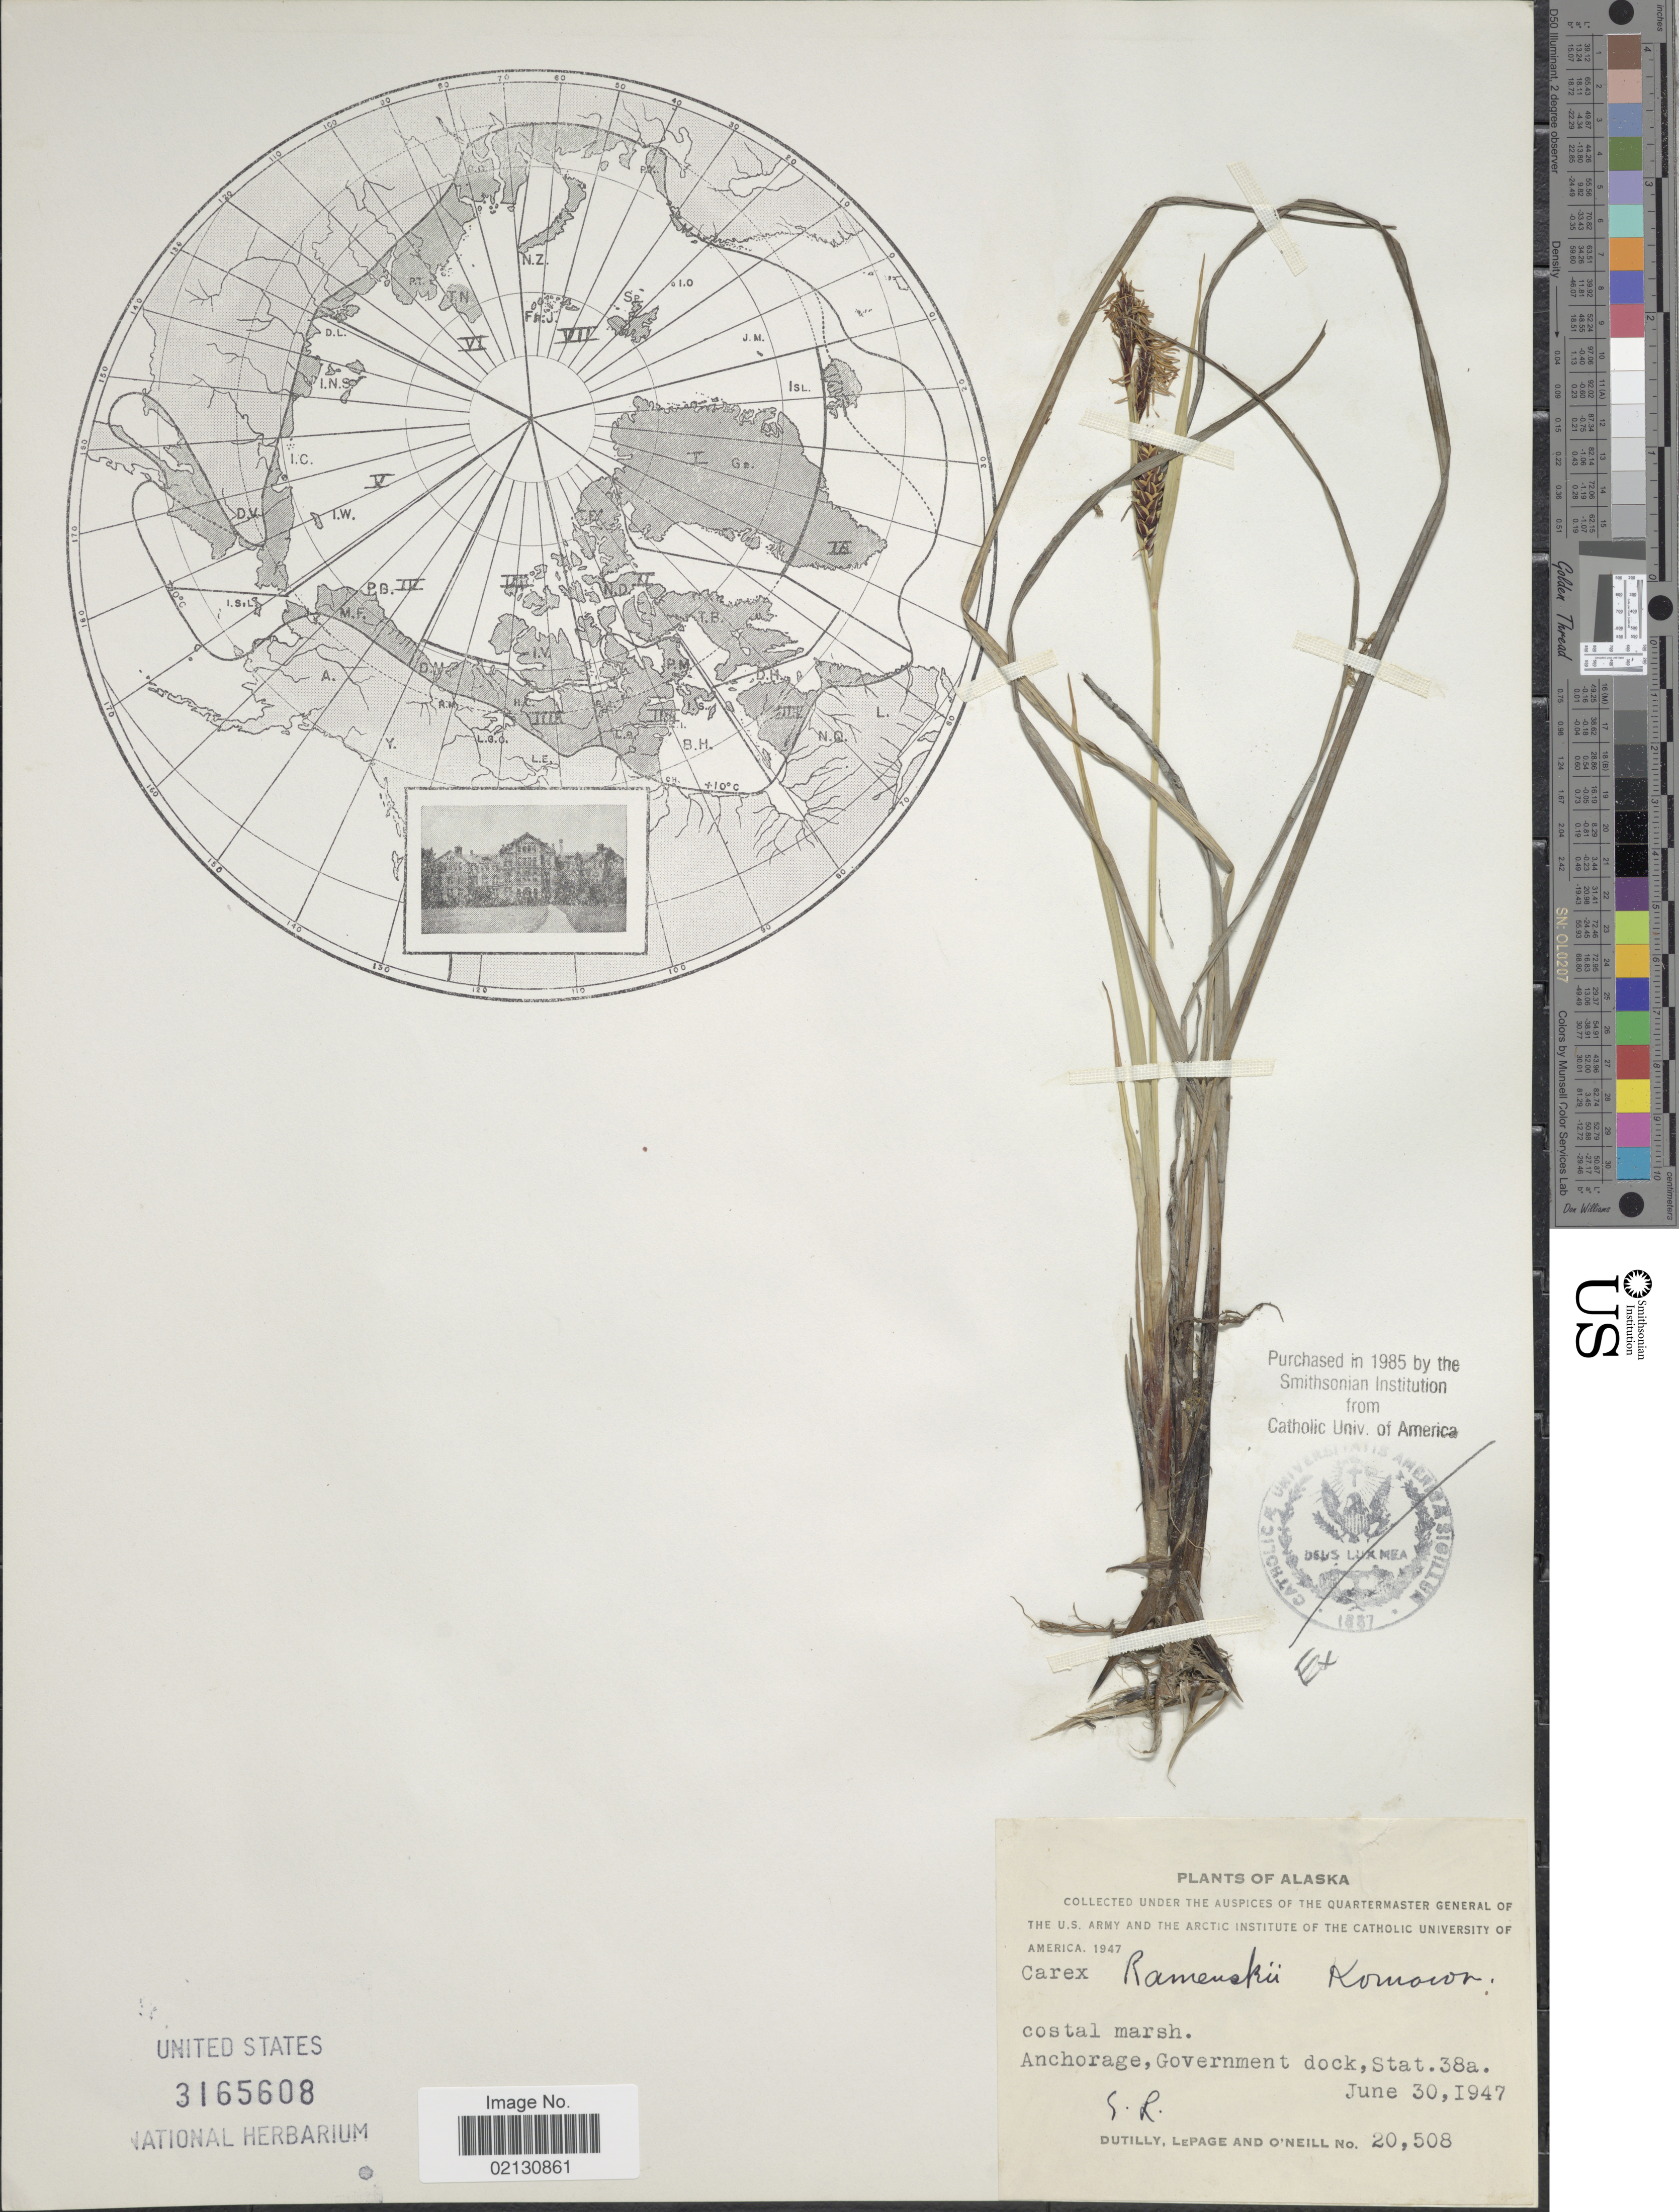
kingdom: Plantae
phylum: Tracheophyta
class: Liliopsida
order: Poales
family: Cyperaceae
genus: Carex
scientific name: Carex ramenskii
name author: Kom.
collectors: -. Dutilly, -. LePage & O' Neill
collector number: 20508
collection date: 1947-06-30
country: United States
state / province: Alaska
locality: Anchorage, Government dock, Stat. 38a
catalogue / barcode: US 3165608